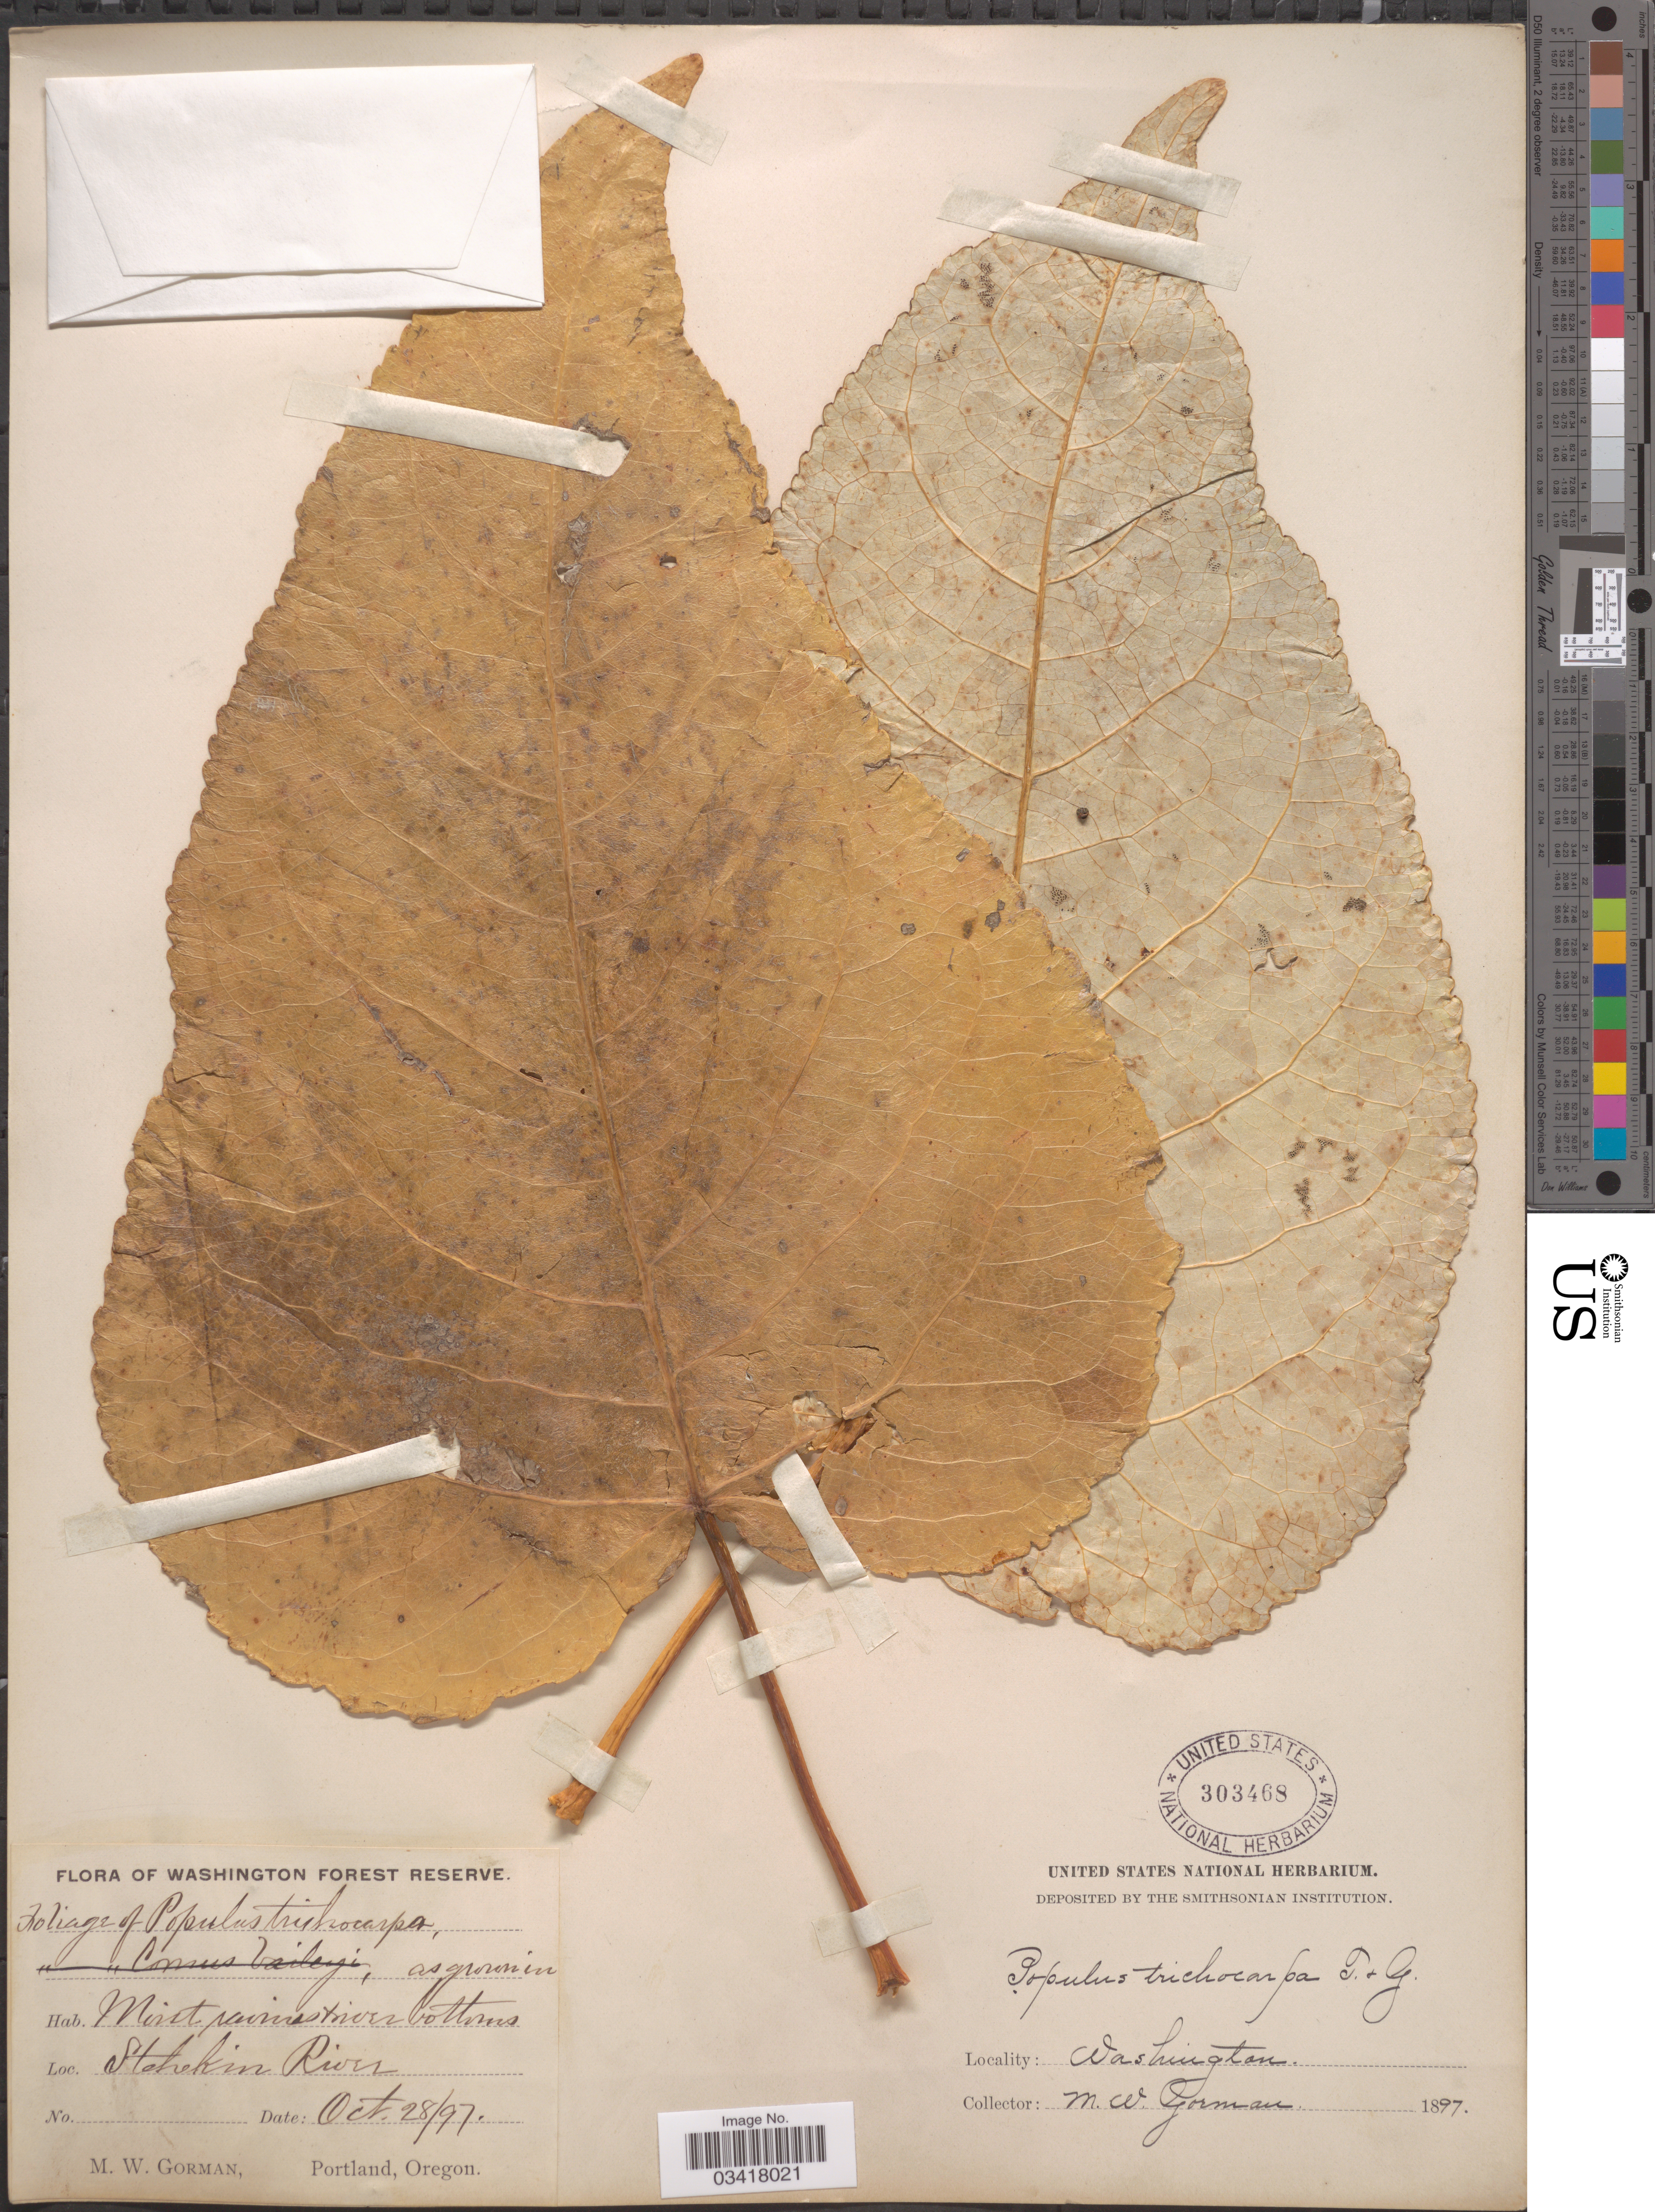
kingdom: Plantae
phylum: Tracheophyta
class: Magnoliopsida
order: Malpighiales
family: Salicaceae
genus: Populus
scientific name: Populus trichocarpa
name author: Torr. & A. Gray ex W. Hook.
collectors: M. W. Gorman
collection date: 1897-10-28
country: United States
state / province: Washington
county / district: Chelan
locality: Washington Forest Reserve. Stehekin River.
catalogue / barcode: US 303468